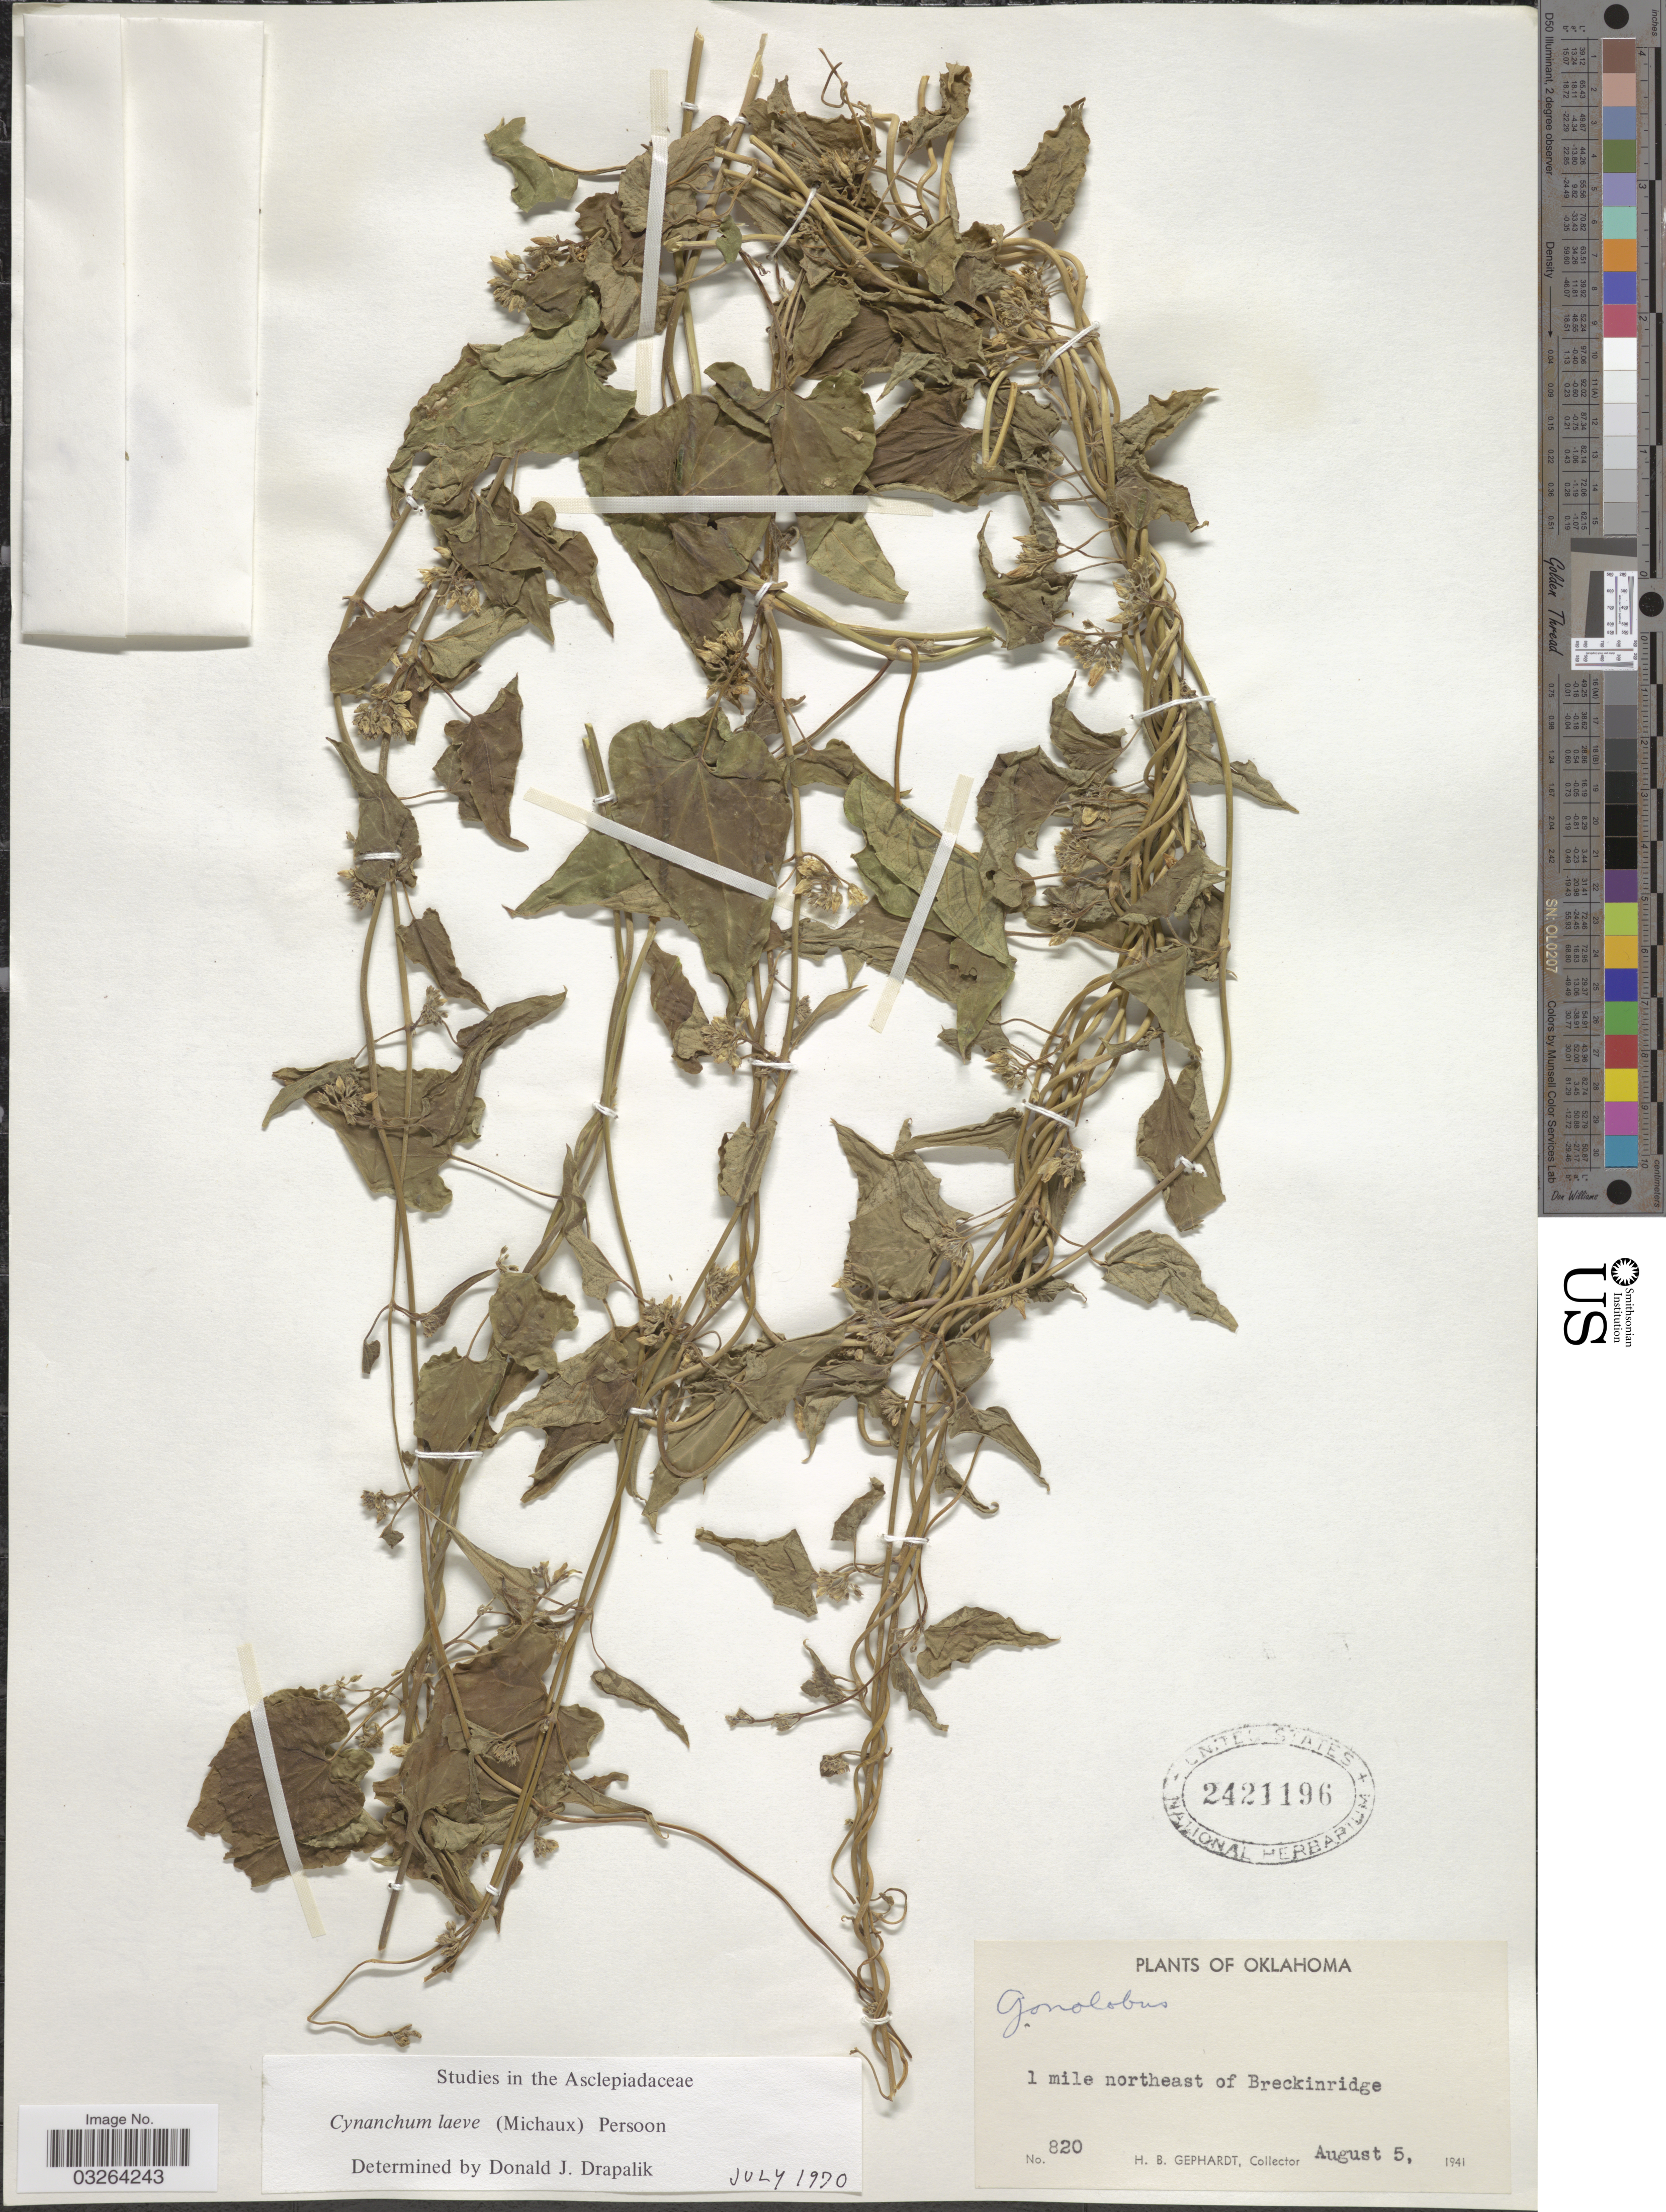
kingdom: Plantae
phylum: Tracheophyta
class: Magnoliopsida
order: Gentianales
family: Apocynaceae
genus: Cynanchum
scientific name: Cynanchum laeve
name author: (Michx.) Pers.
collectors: H. Gephardt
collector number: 820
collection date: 1941-08-05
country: United States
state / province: Oklahoma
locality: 1 mile northeast of Breckinridge.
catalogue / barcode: US 2421196